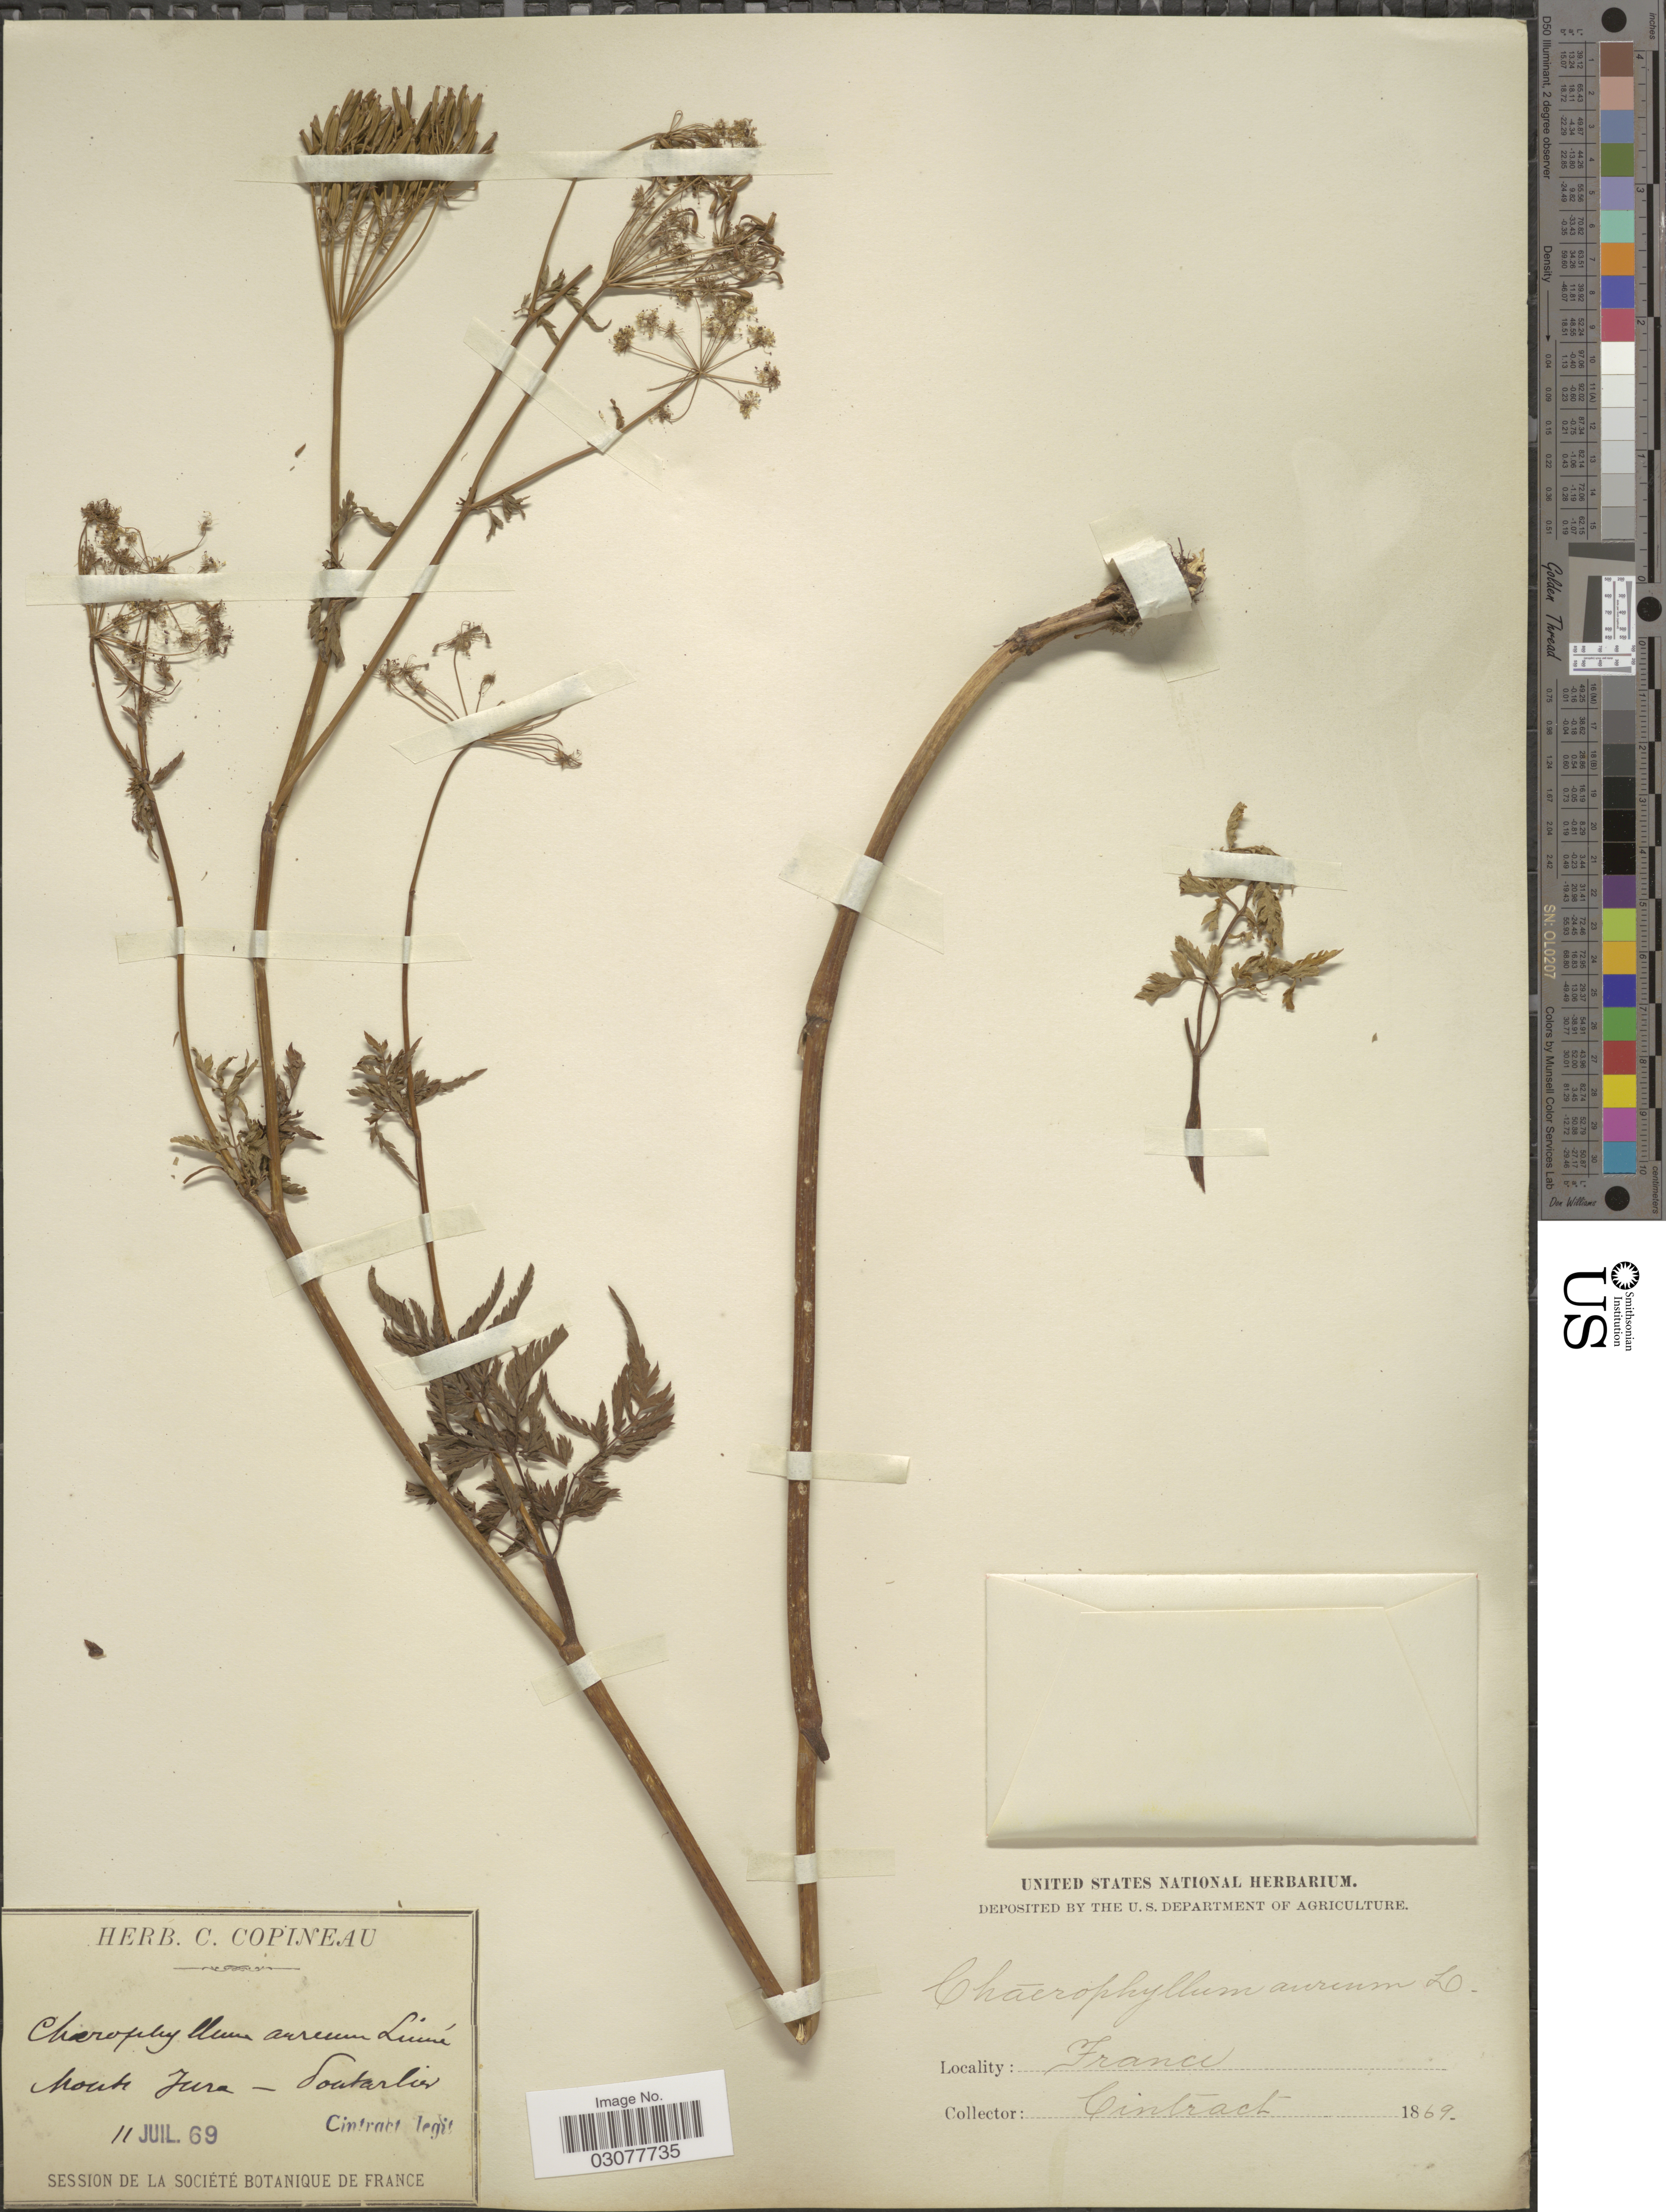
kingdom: Plantae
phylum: Tracheophyta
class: Magnoliopsida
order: Apiales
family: Apiaceae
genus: Chaerophyllum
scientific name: Chaerophyllum aureum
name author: L.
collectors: Cintract, --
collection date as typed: Transcribed d/m/y: 11/7/69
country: France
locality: Monte Jura - Pontarlier.